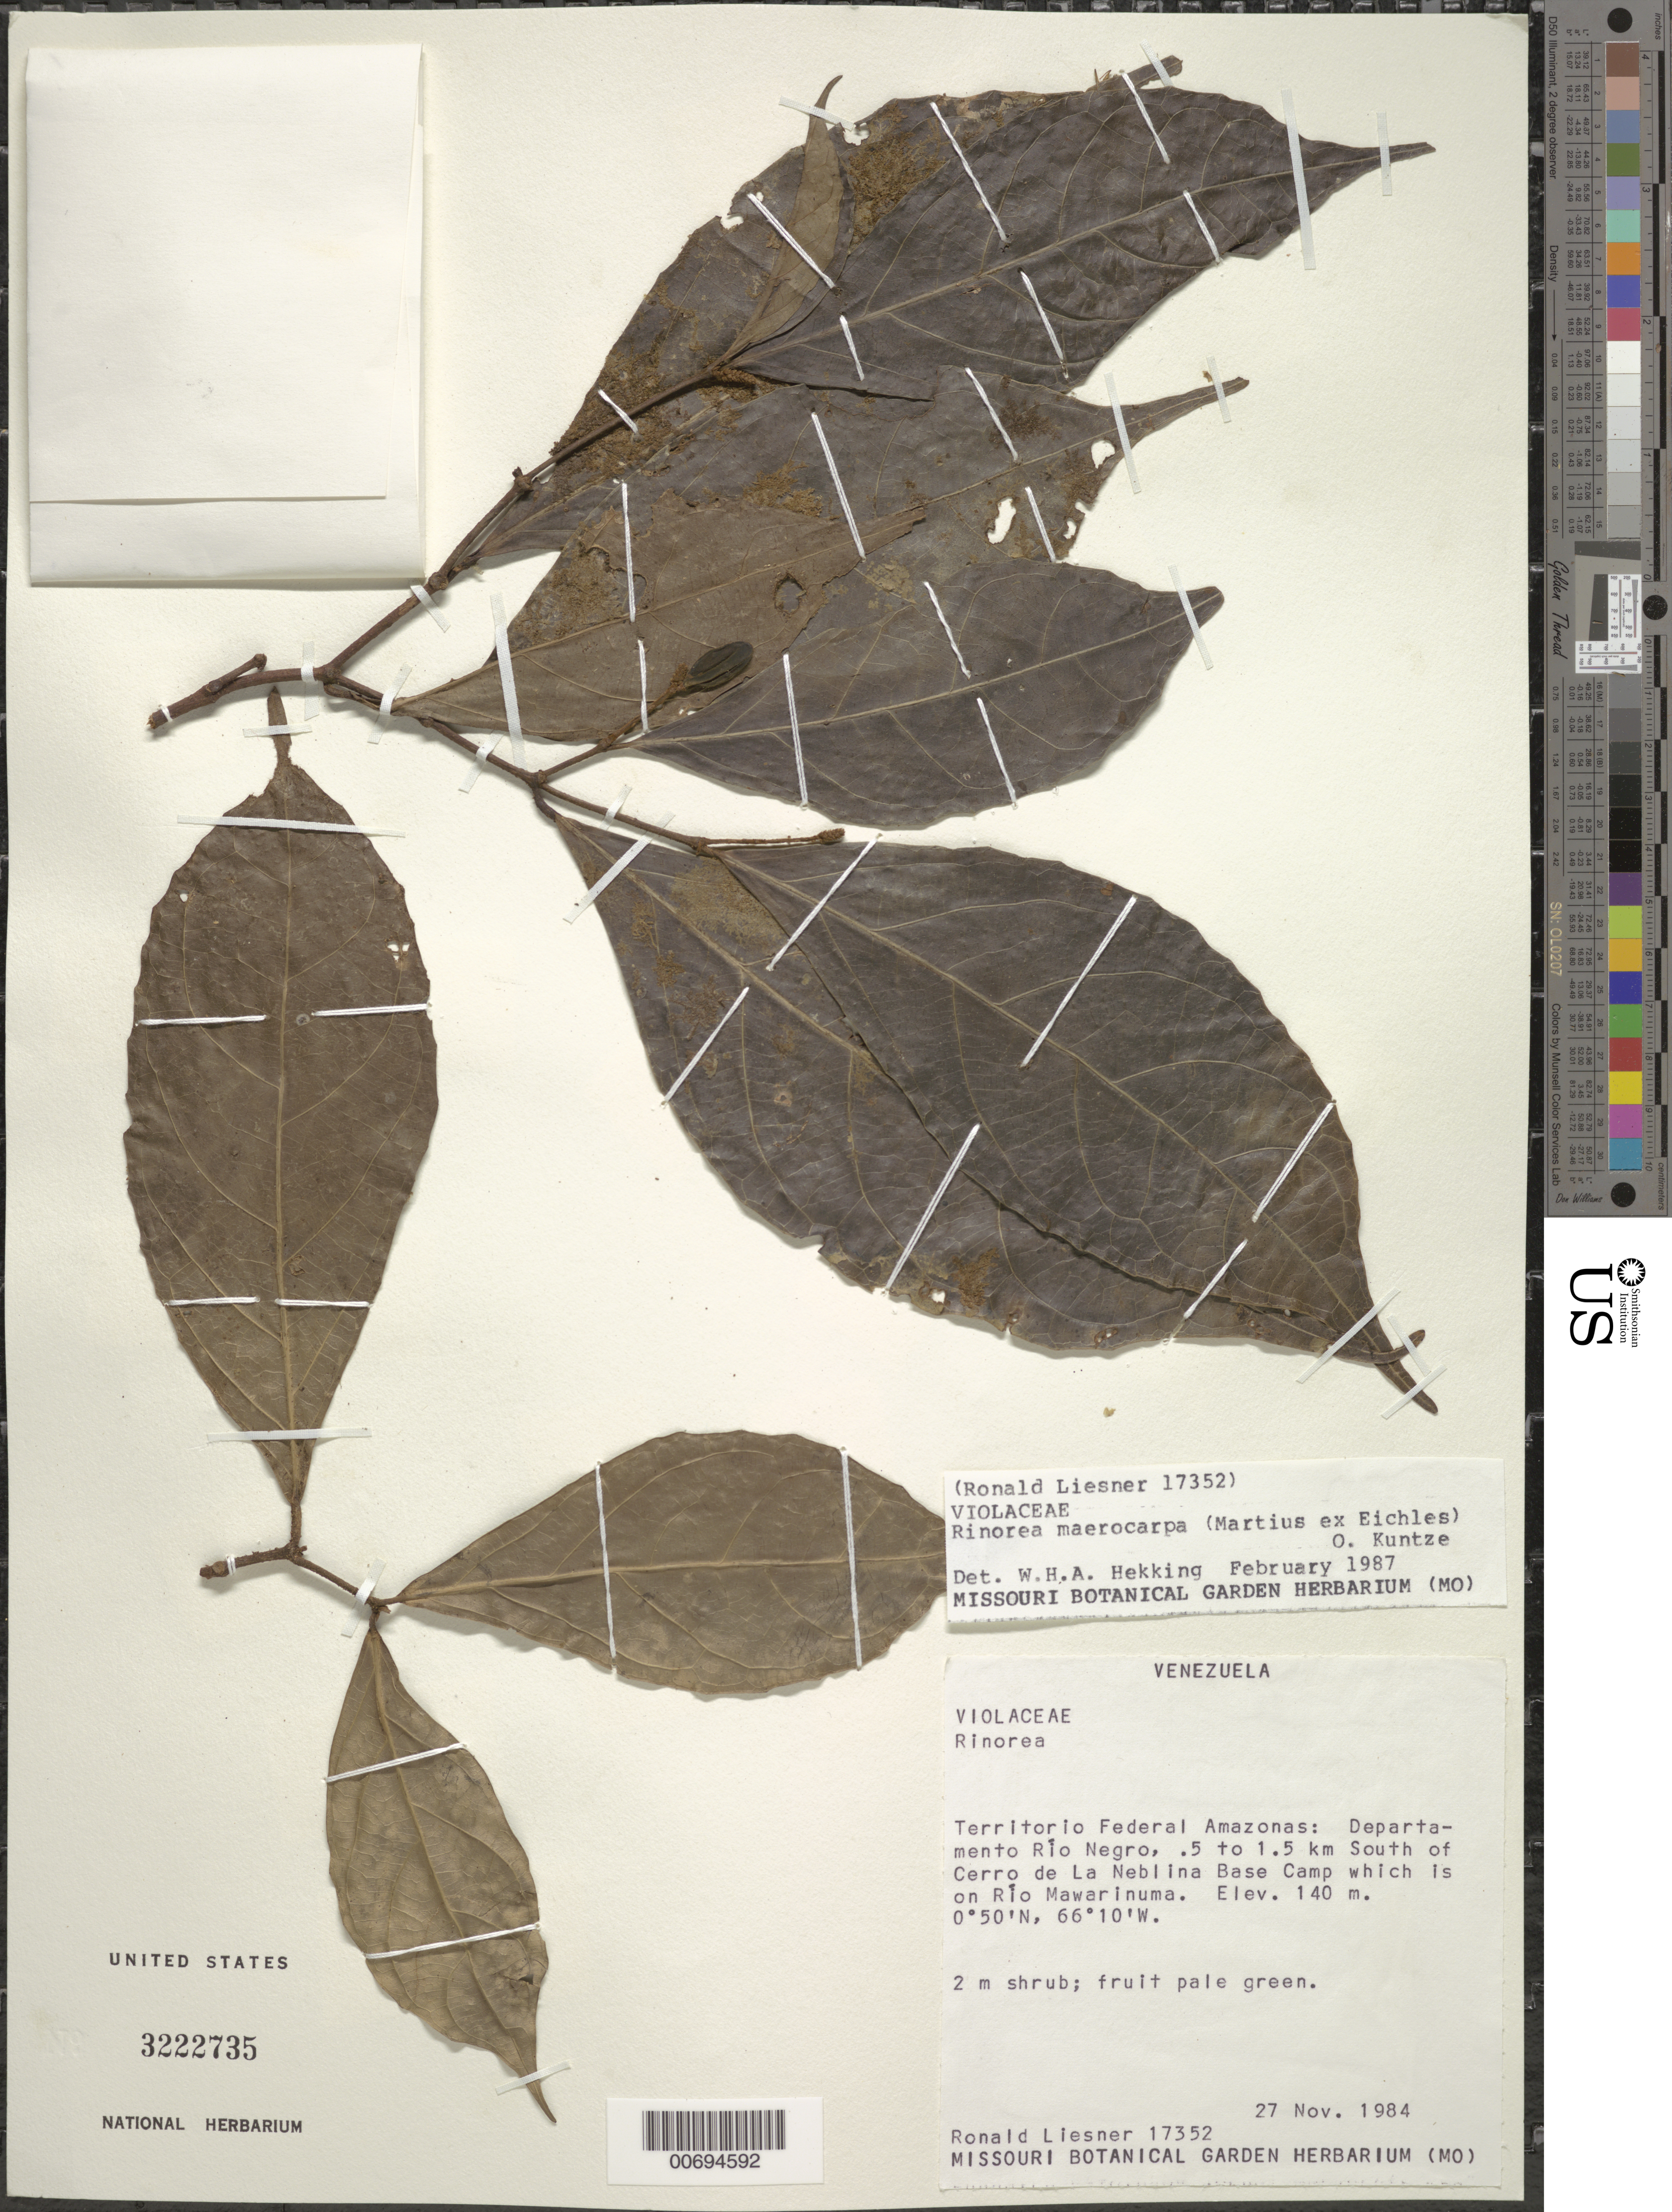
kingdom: Plantae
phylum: Tracheophyta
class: Magnoliopsida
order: Malpighiales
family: Violaceae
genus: Rinorea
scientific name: Rinorea macrocarpa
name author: (Mart. ex Eichler) Kuntze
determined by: Hekking, W. H. A.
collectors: R. L. Liesner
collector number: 17352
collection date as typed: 27-Nov-84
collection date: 1984-11-27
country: Venezuela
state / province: Amazonas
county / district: Río Negro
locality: Río Mawarinuma, 0.5-1.5 km S of Cerro de la Neblina Base Camp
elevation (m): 140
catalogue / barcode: US 3222735